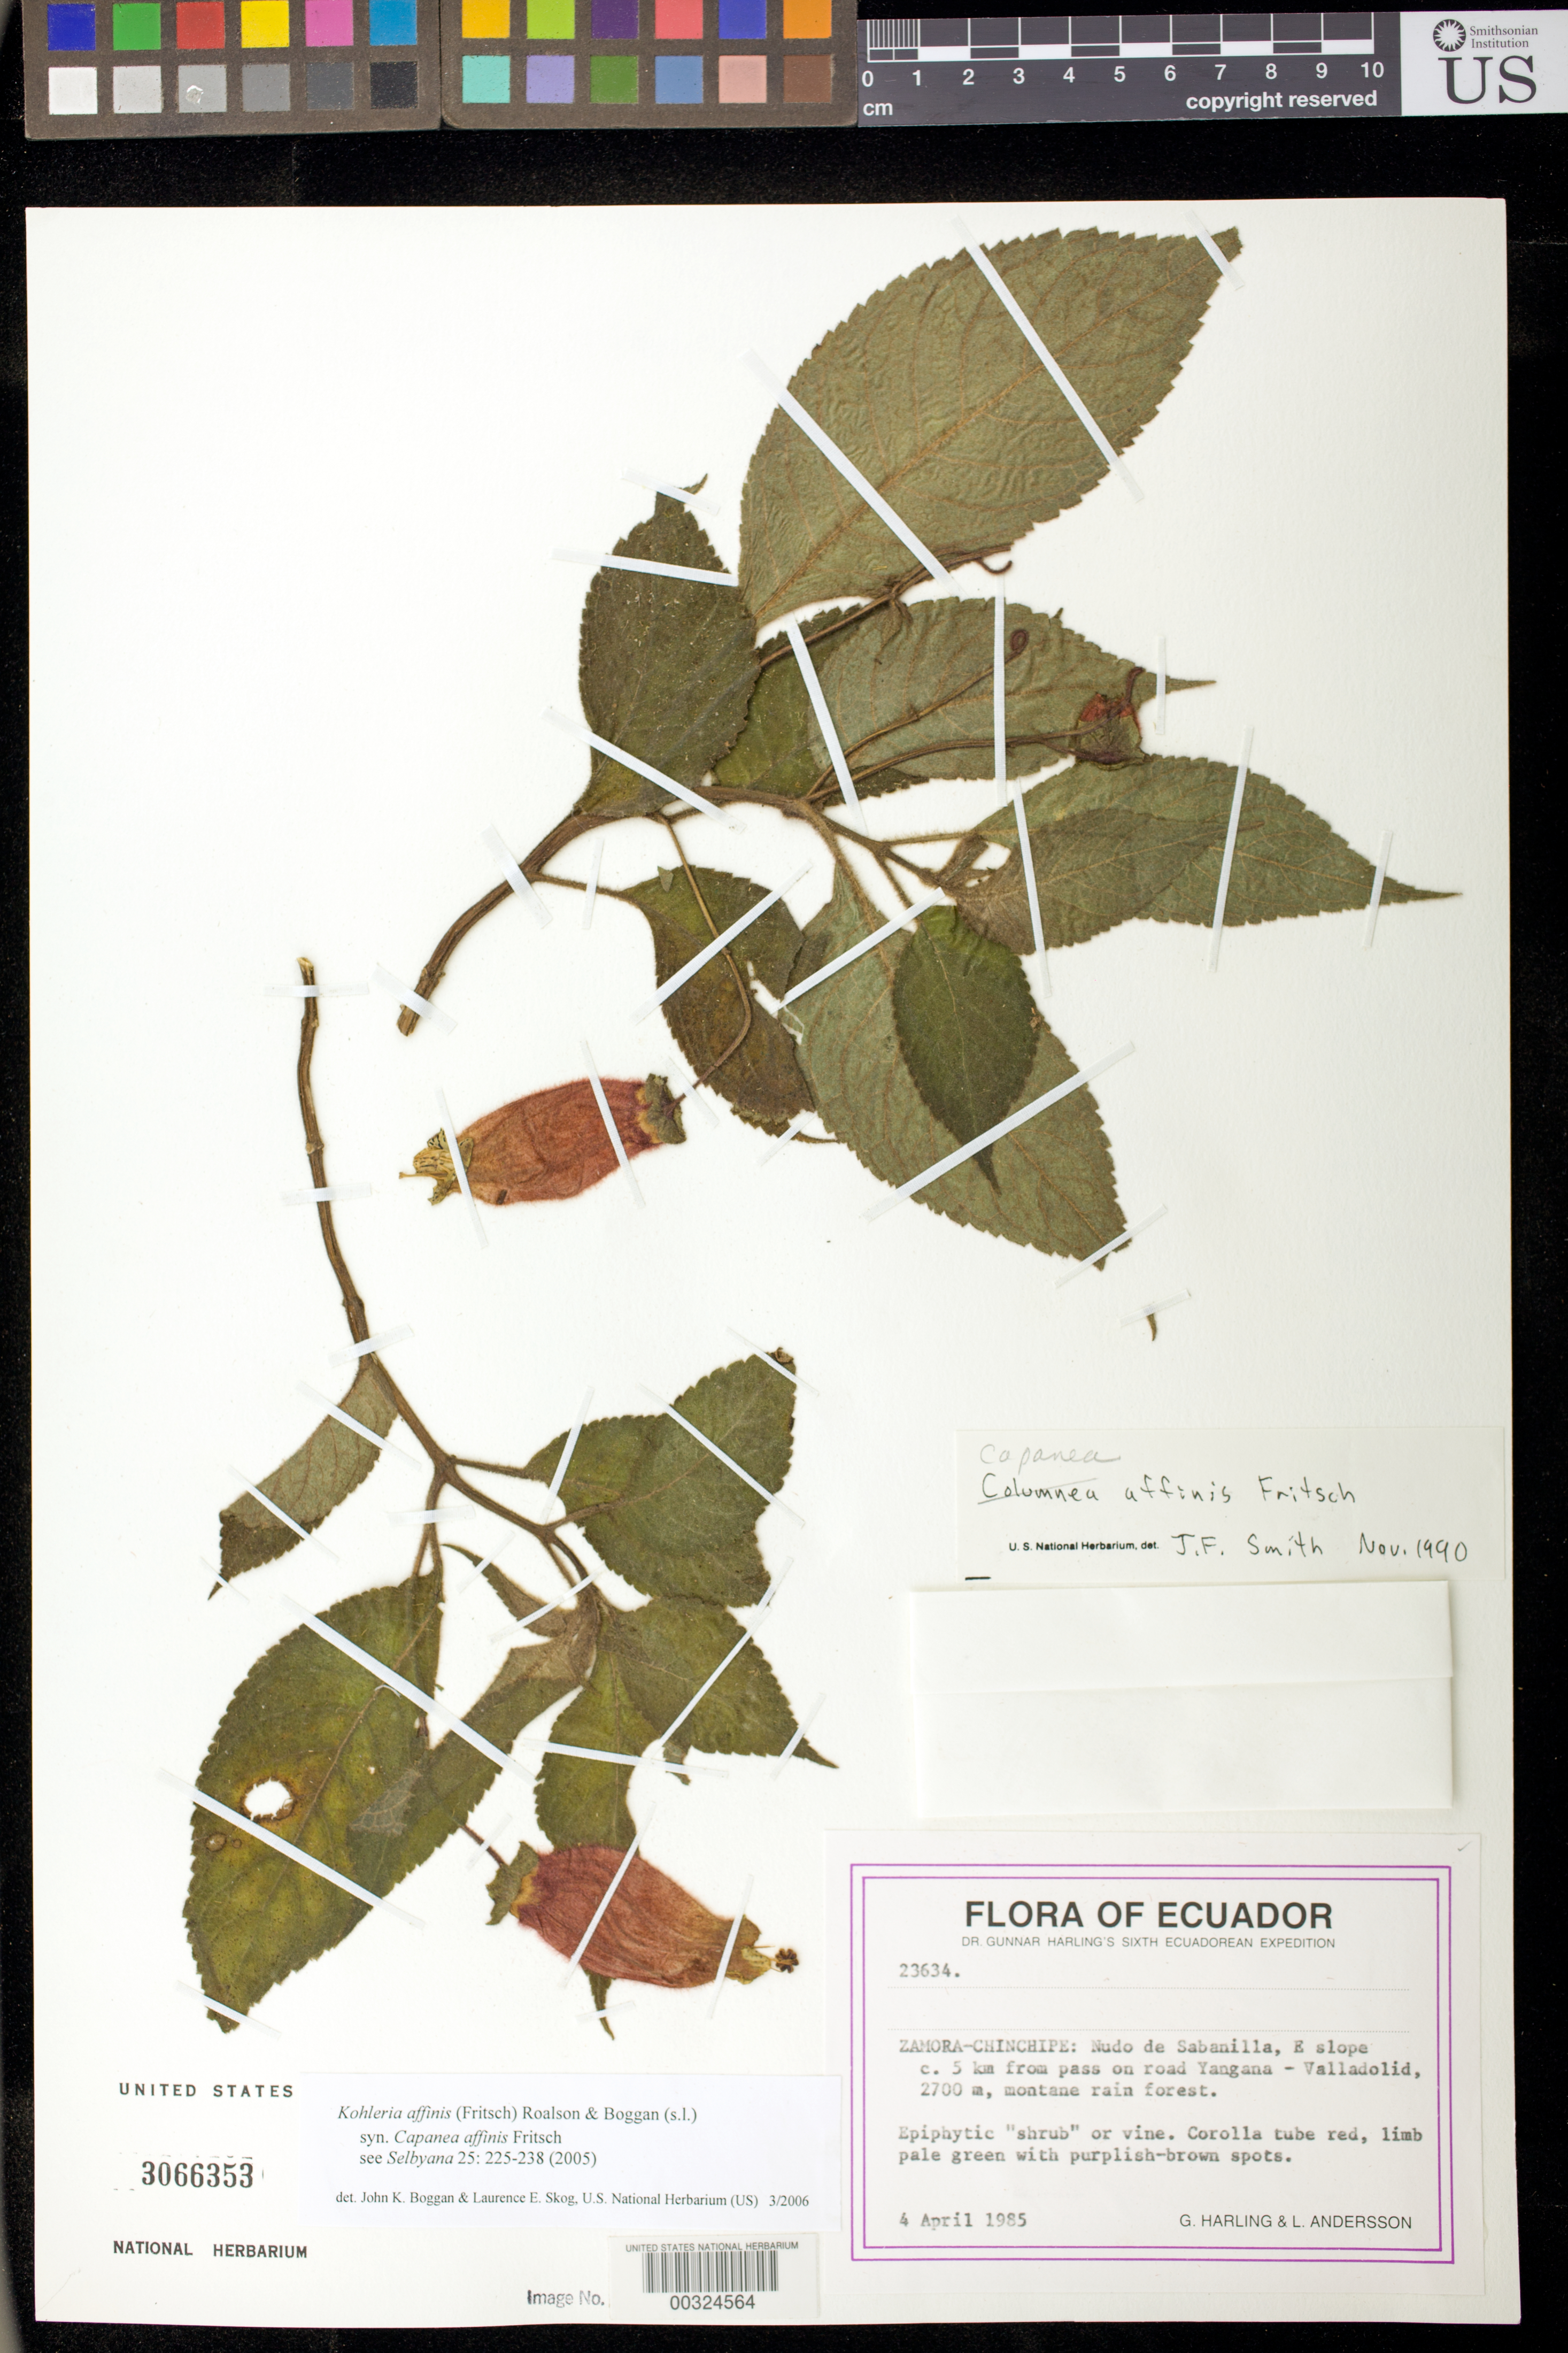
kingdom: Plantae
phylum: Tracheophyta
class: Magnoliopsida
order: Lamiales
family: Gesneriaceae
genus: Columnea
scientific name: Columnea sanguinea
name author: (Pers.) Hanst.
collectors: G. Harling & L. Andersson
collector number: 23634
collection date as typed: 04 Apr 1985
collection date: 1985-04-04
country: Ecuador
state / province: Zamora-Chinchipe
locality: Nudo de Sabanilla, E slope C 5 km from pass on road Yangana - Valladolid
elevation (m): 2700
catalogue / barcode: US 3066353